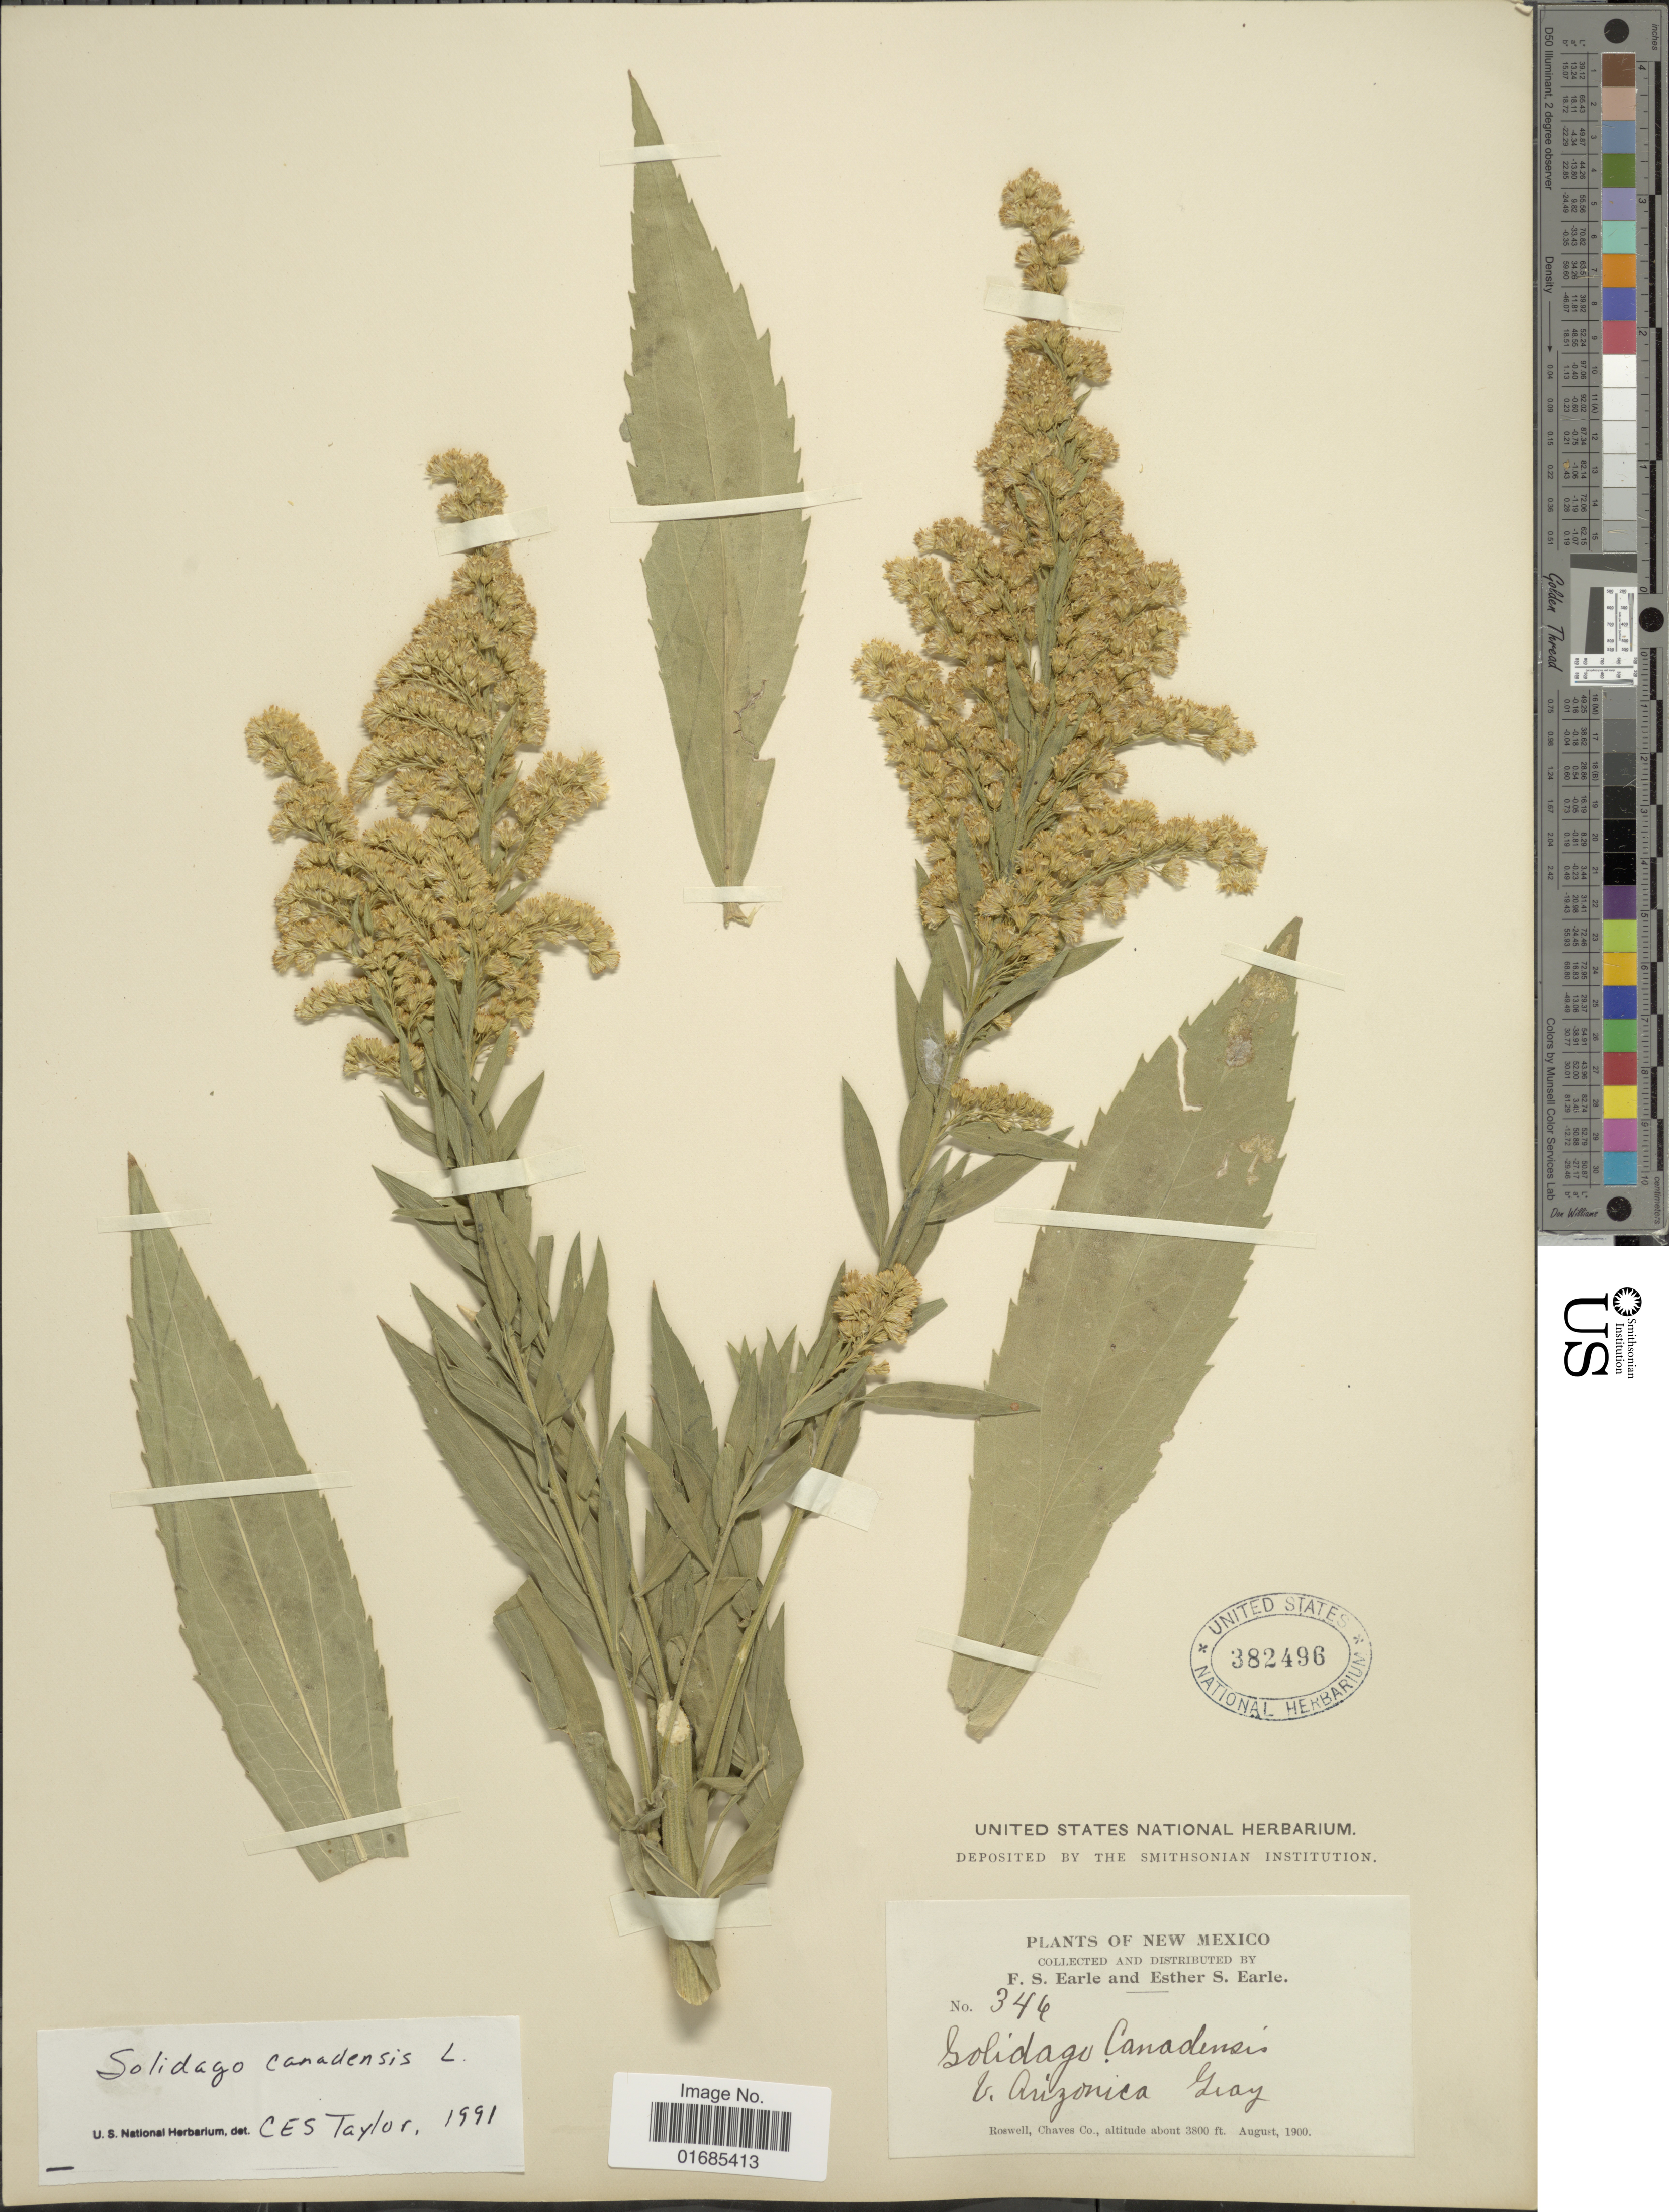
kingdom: Plantae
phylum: Tracheophyta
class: Magnoliopsida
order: Asterales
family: Asteraceae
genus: Solidago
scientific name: Solidago canadensis var. salebrosa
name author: (Piper) M.E. Jones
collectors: F. S. Earle & E. S. Earle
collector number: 346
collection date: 1900-08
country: United States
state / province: New Mexico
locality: Roswell, Chaves Co.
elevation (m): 1158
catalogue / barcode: US 382496